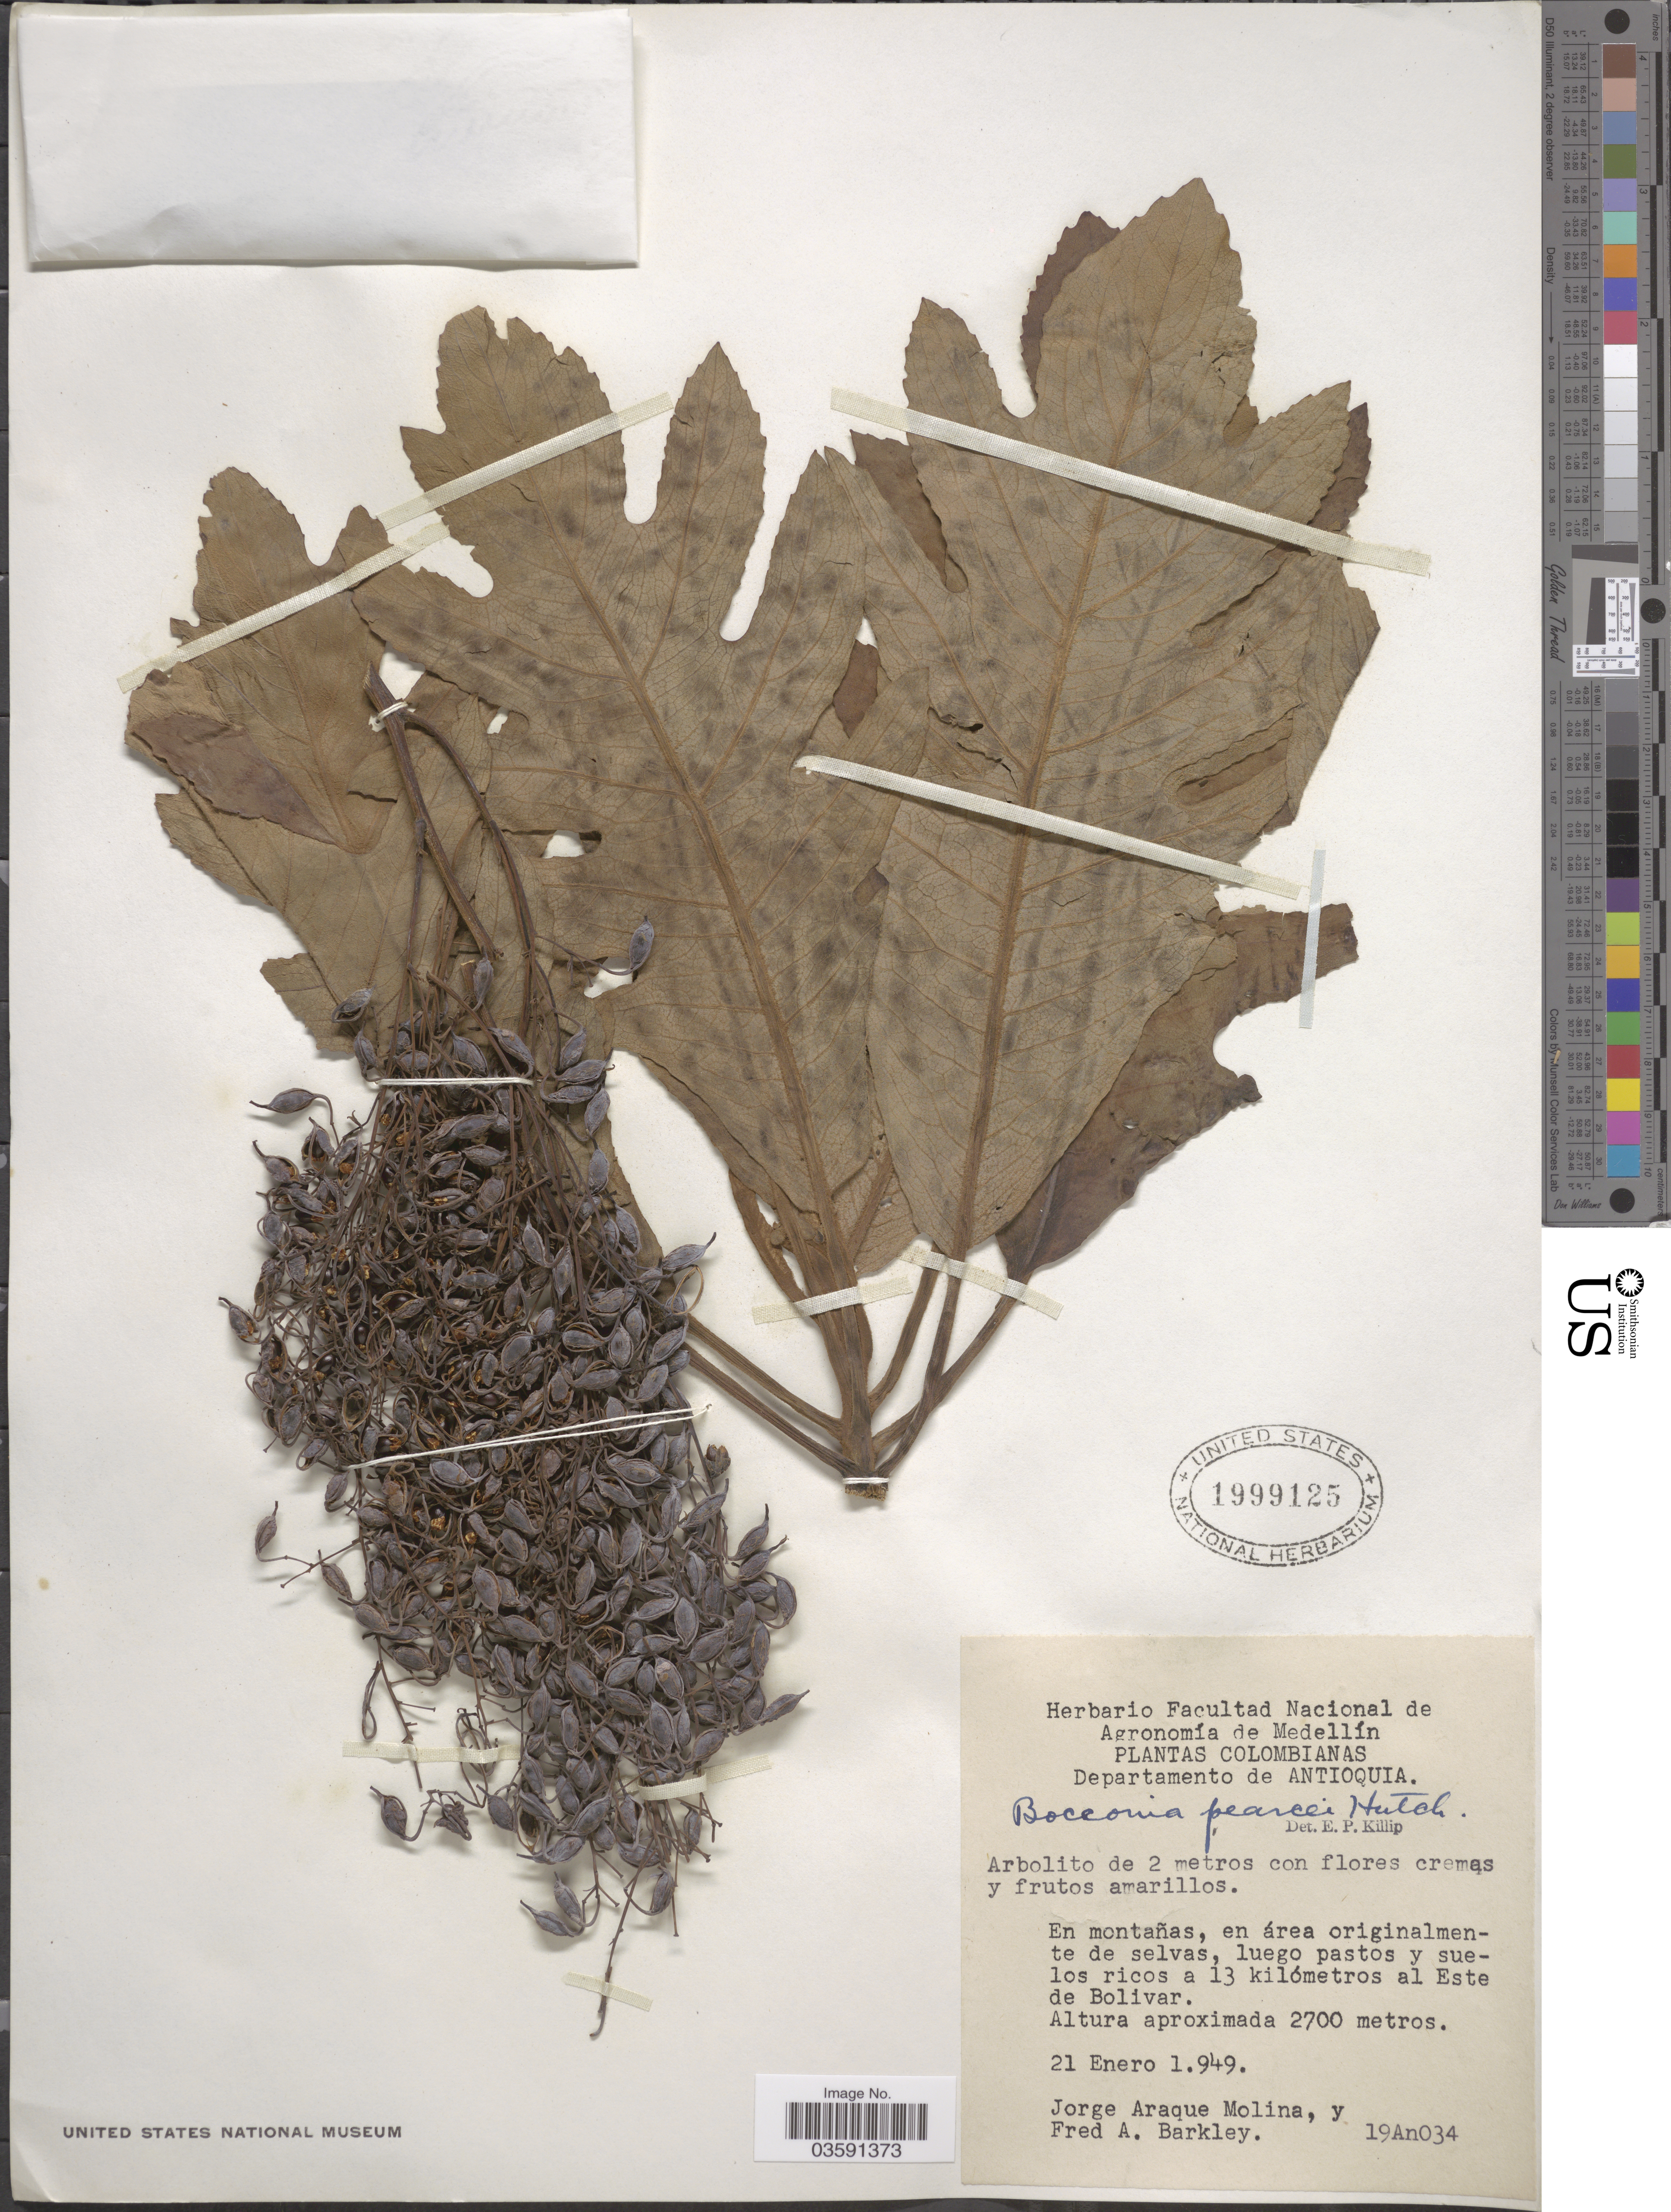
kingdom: Plantae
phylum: Tracheophyta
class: Magnoliopsida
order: Ranunculales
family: Papaveraceae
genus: Bocconia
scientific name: Bocconia integrifolia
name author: Bonpl.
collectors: J. A. Molina & F. A. Barkley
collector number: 19An034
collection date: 1949-01-21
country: Colombia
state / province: Antioquia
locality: Departamento de Antioquia. 13 kilómetros al Este de Bolivar.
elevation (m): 2700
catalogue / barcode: US 1999125